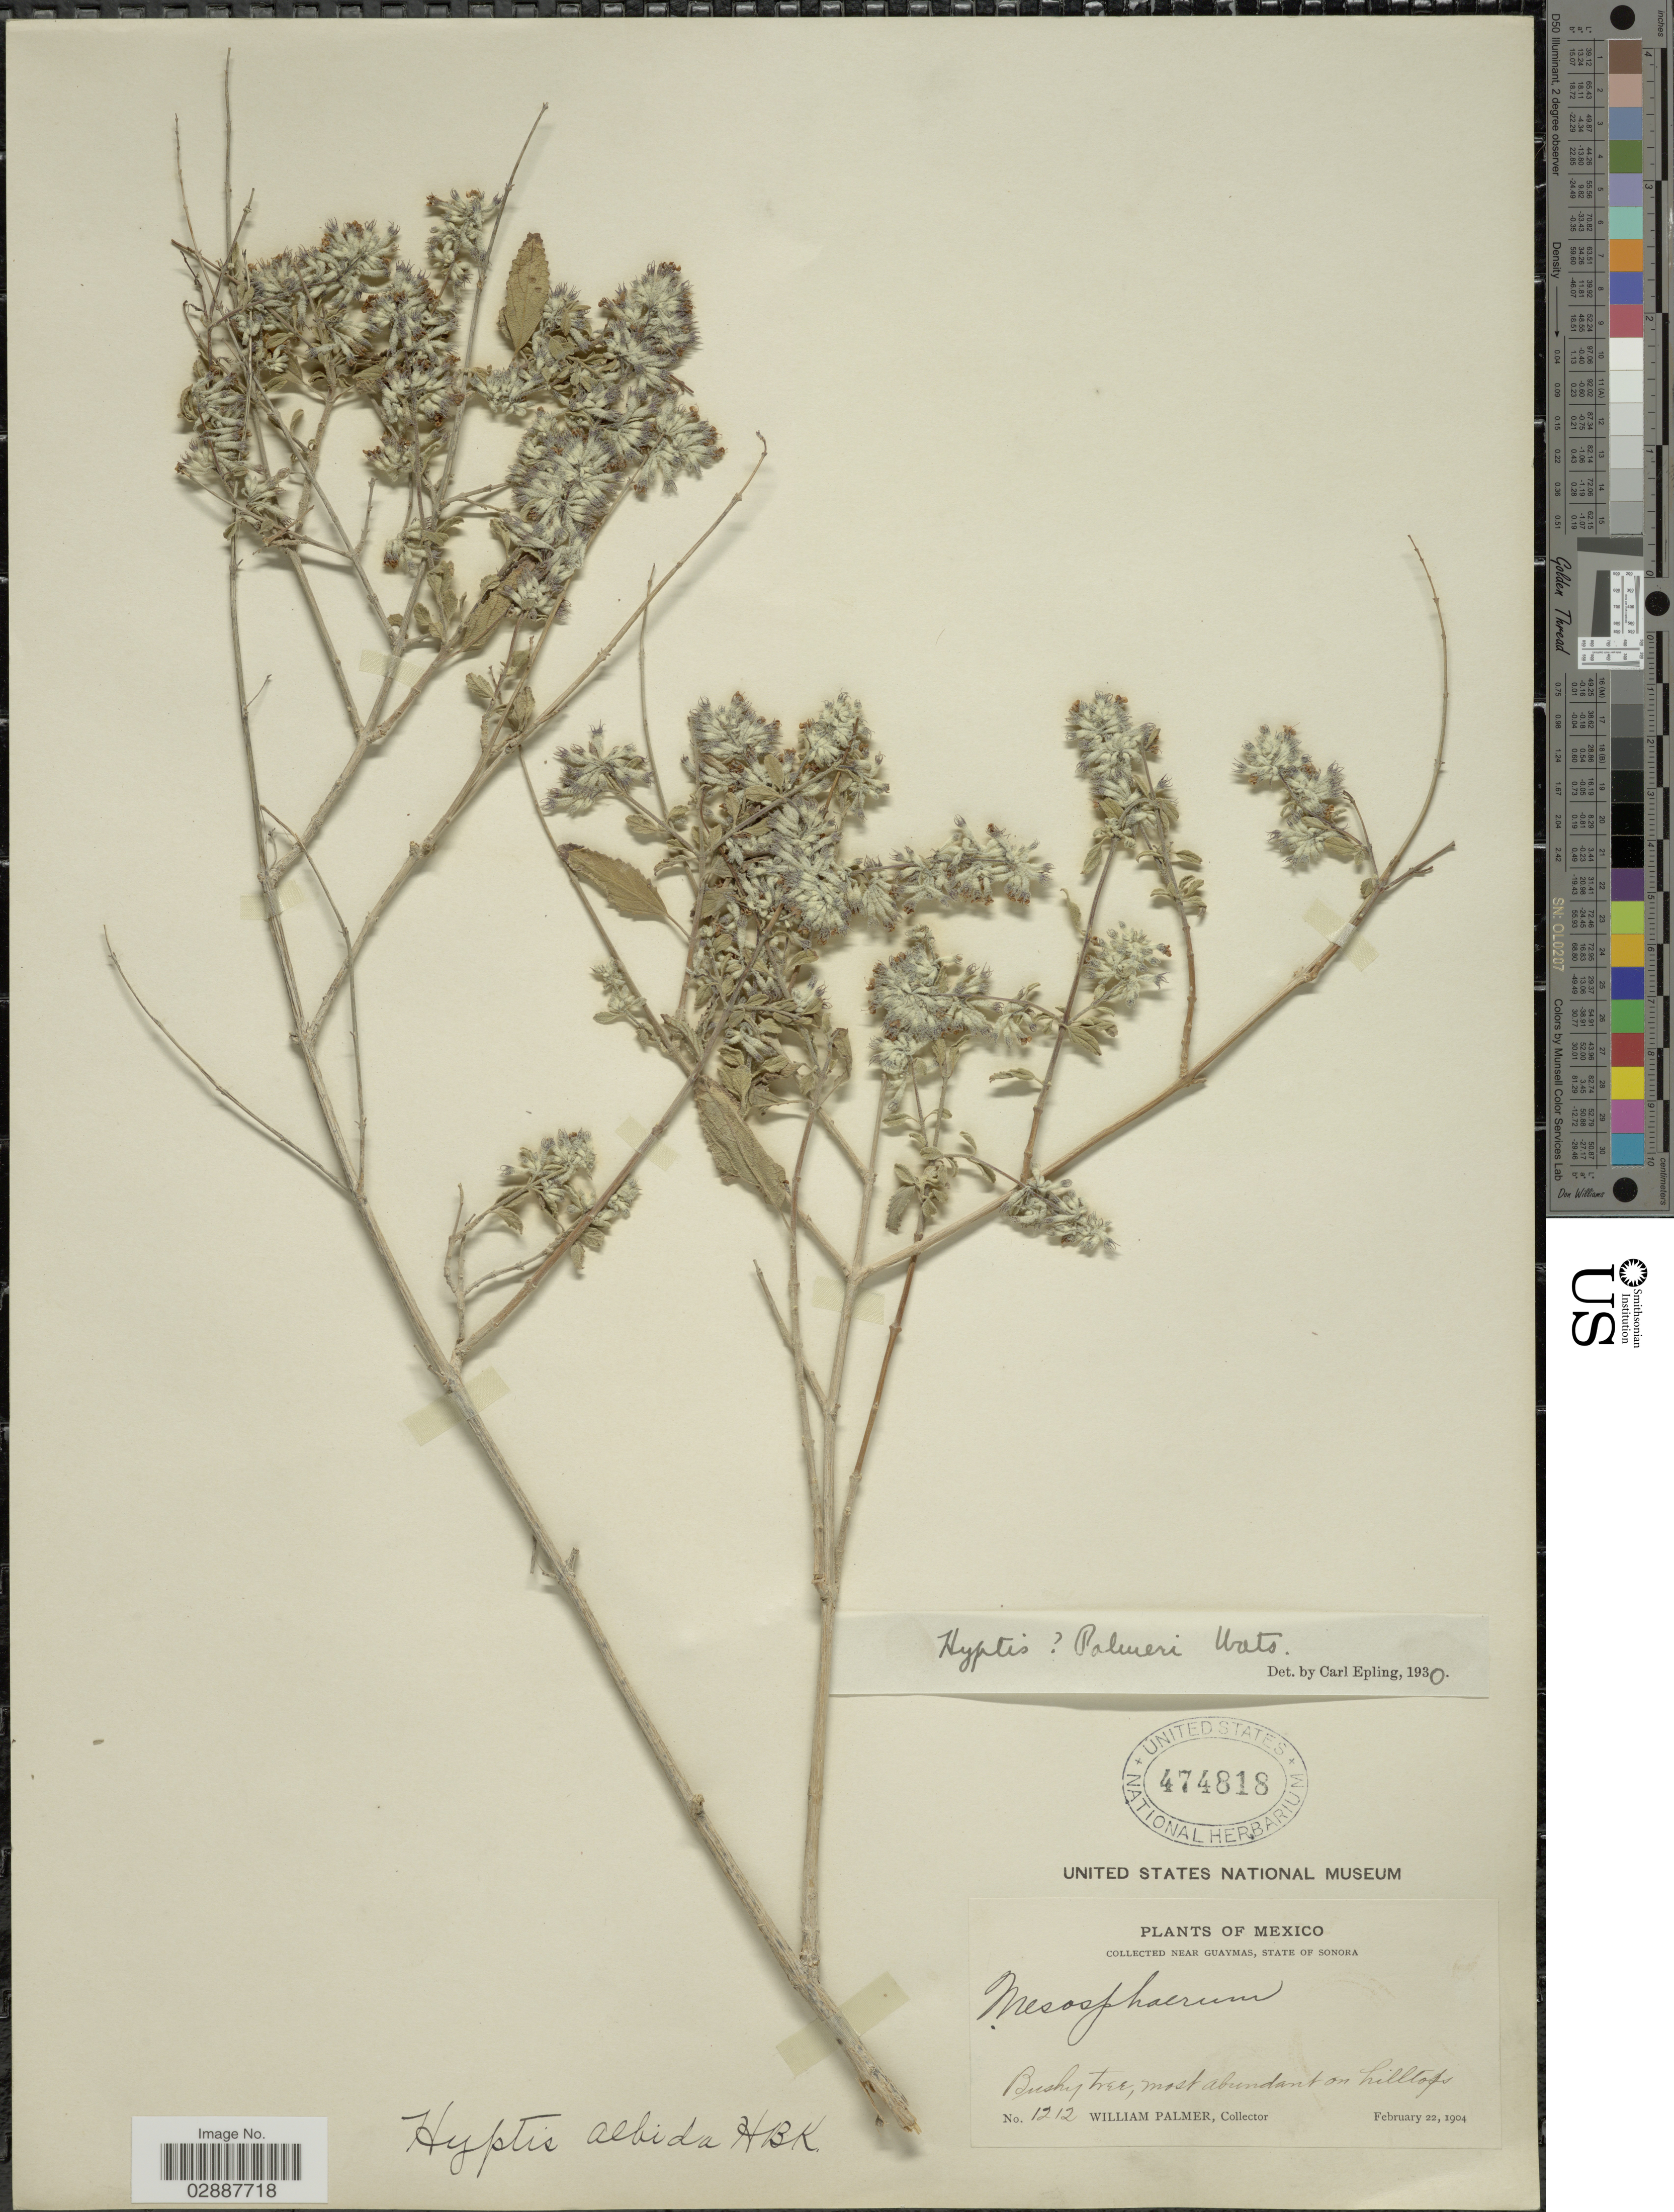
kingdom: Plantae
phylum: Tracheophyta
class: Magnoliopsida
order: Lamiales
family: Lamiaceae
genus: Condea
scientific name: Condea emoryi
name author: (Torr.) Harley & J.F.B. Pastore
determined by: Liesner, R. L.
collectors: W. Palmer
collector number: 1212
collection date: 1904-02-22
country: Mexico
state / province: Sonora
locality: Near Guaymas.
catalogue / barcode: US 474818